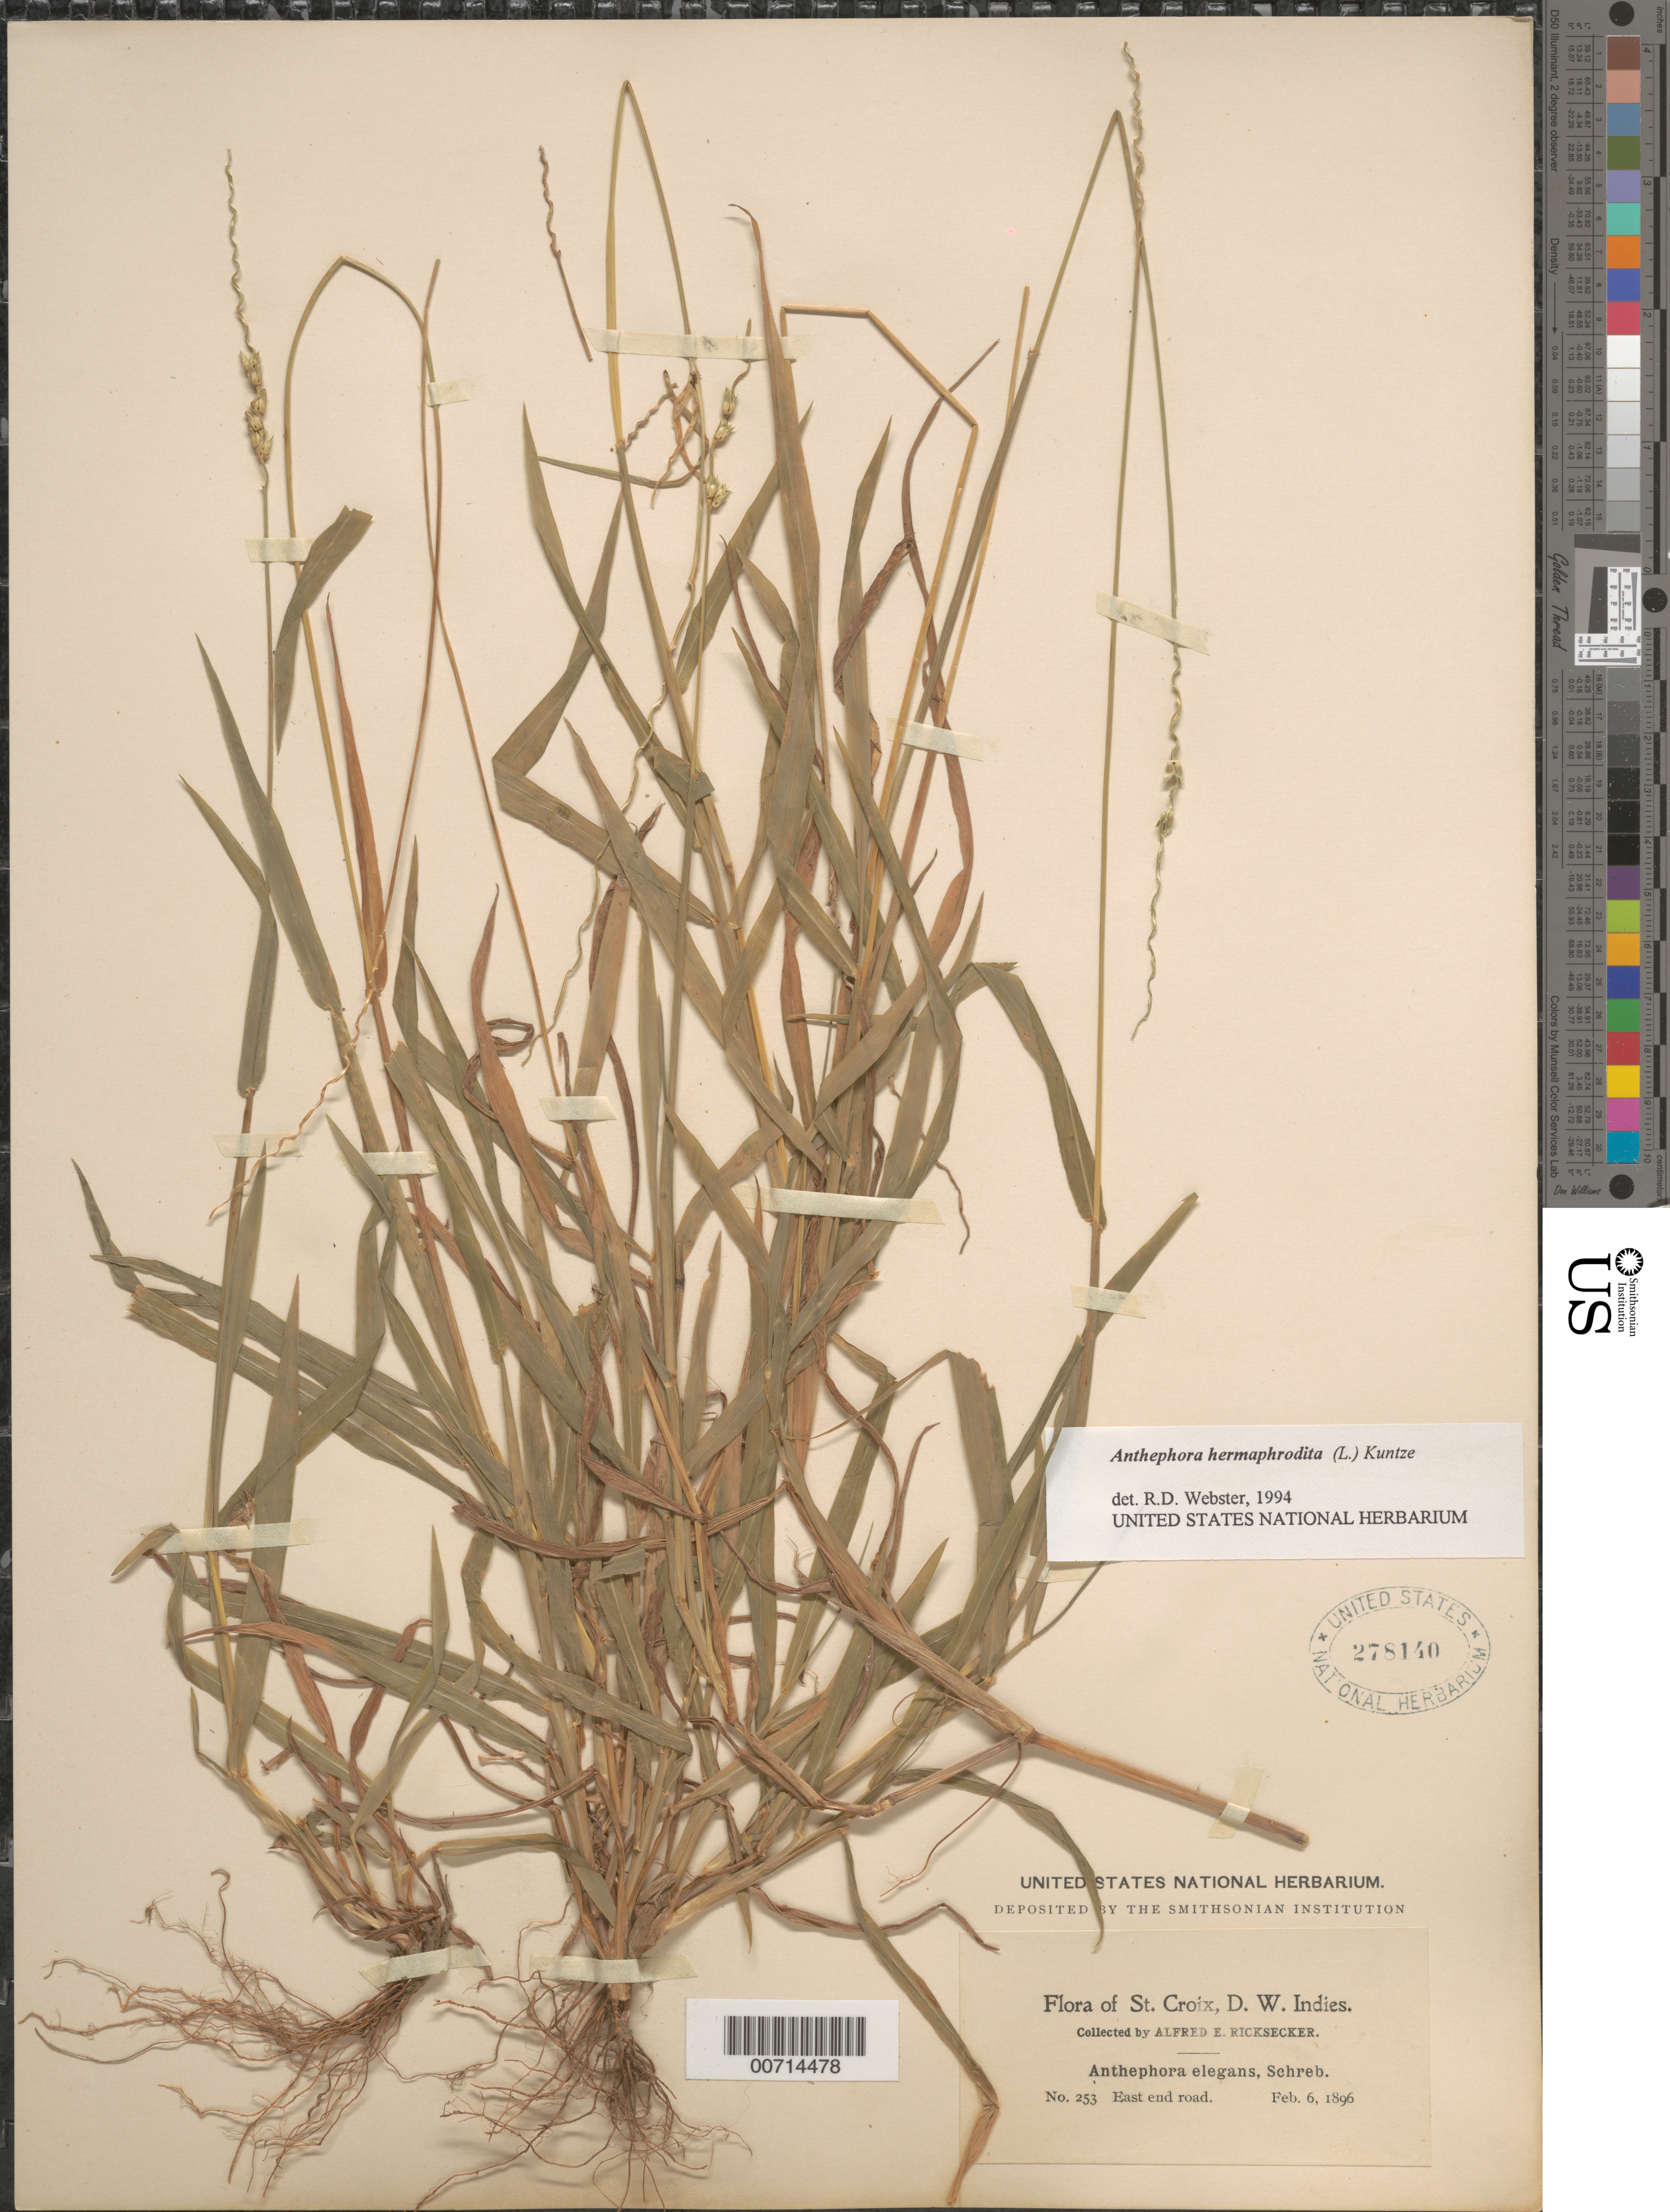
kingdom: Plantae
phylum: Tracheophyta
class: Liliopsida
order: Poales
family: Poaceae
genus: Anthephora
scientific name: Anthephora hermaphrodita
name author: (L.) Kuntze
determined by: Webster, G.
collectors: A. E. Ricksecker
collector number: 253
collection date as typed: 06 Feb 1896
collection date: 1896-02-06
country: U.S. Virgin Islands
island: St. Croix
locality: St. Croix; East End road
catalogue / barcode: US 278140